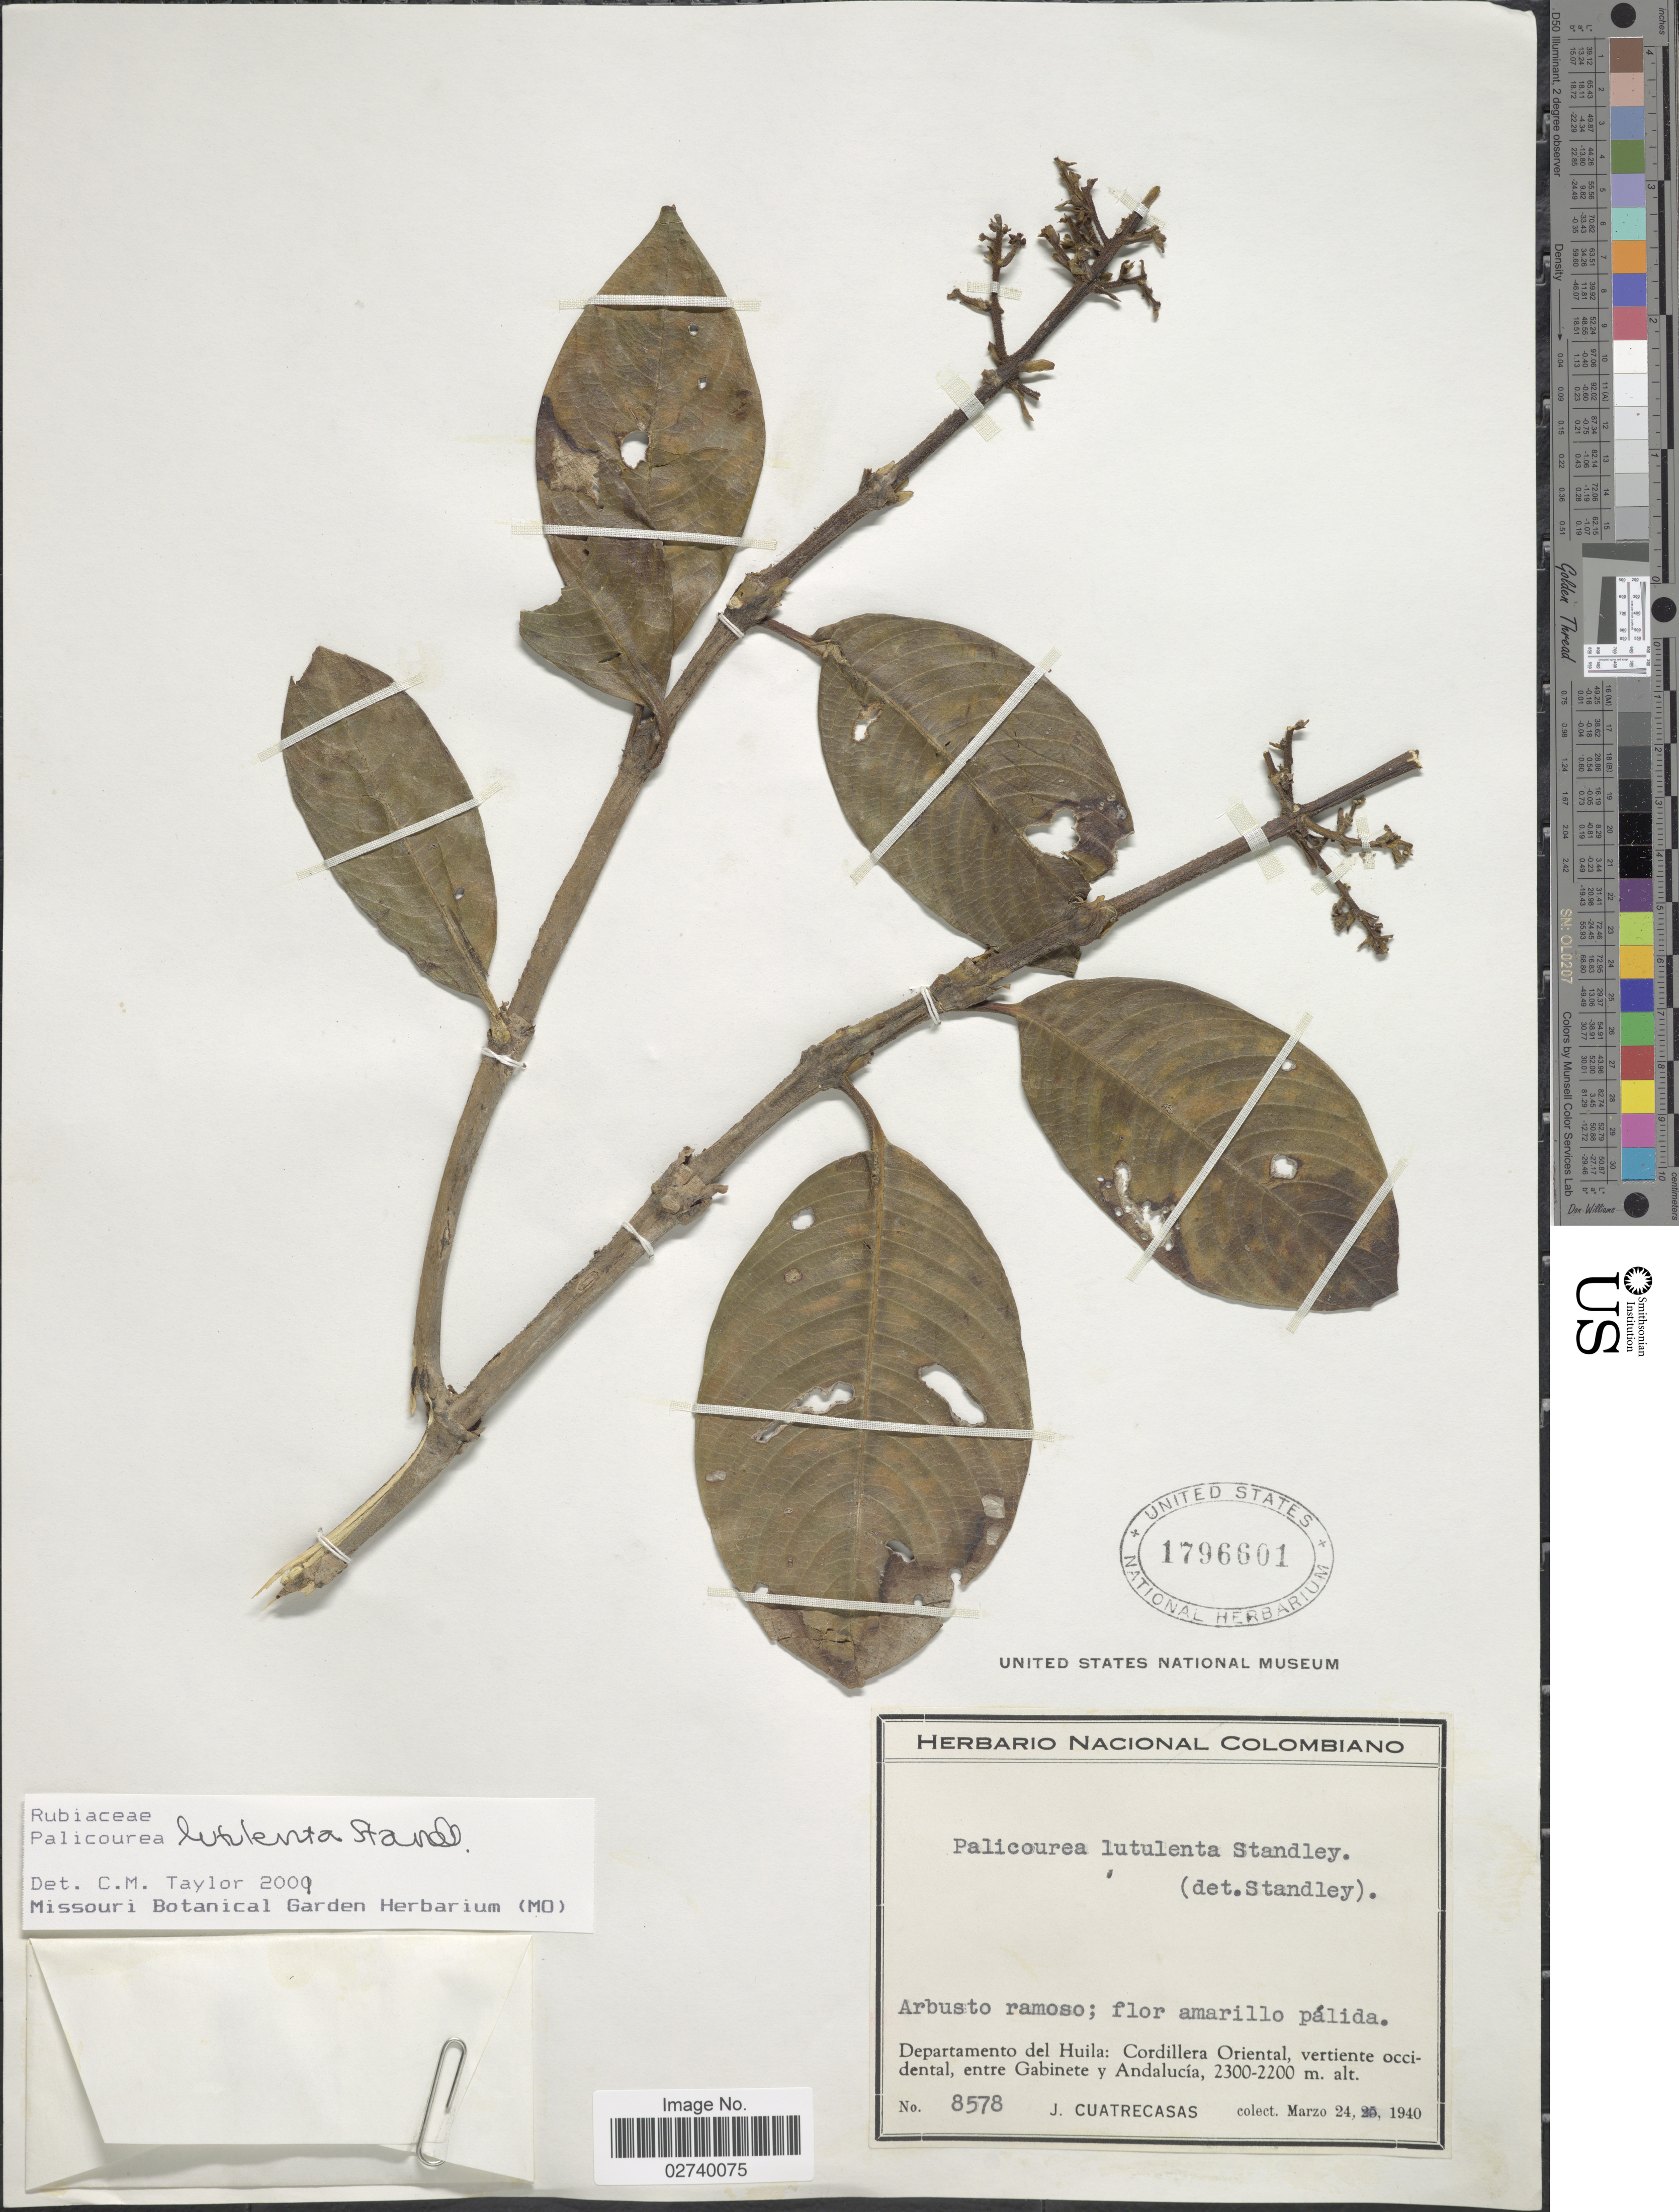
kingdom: Plantae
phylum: Tracheophyta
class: Magnoliopsida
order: Gentianales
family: Rubiaceae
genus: Palicourea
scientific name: Palicourea lutulenta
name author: Standl.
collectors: J. Cuatrecasas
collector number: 8578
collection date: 1940-03-24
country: Colombia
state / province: Huila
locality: Cordillera Central, vertiente occidental, entre Gabinete y Andalucía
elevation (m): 2200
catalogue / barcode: US 1796601